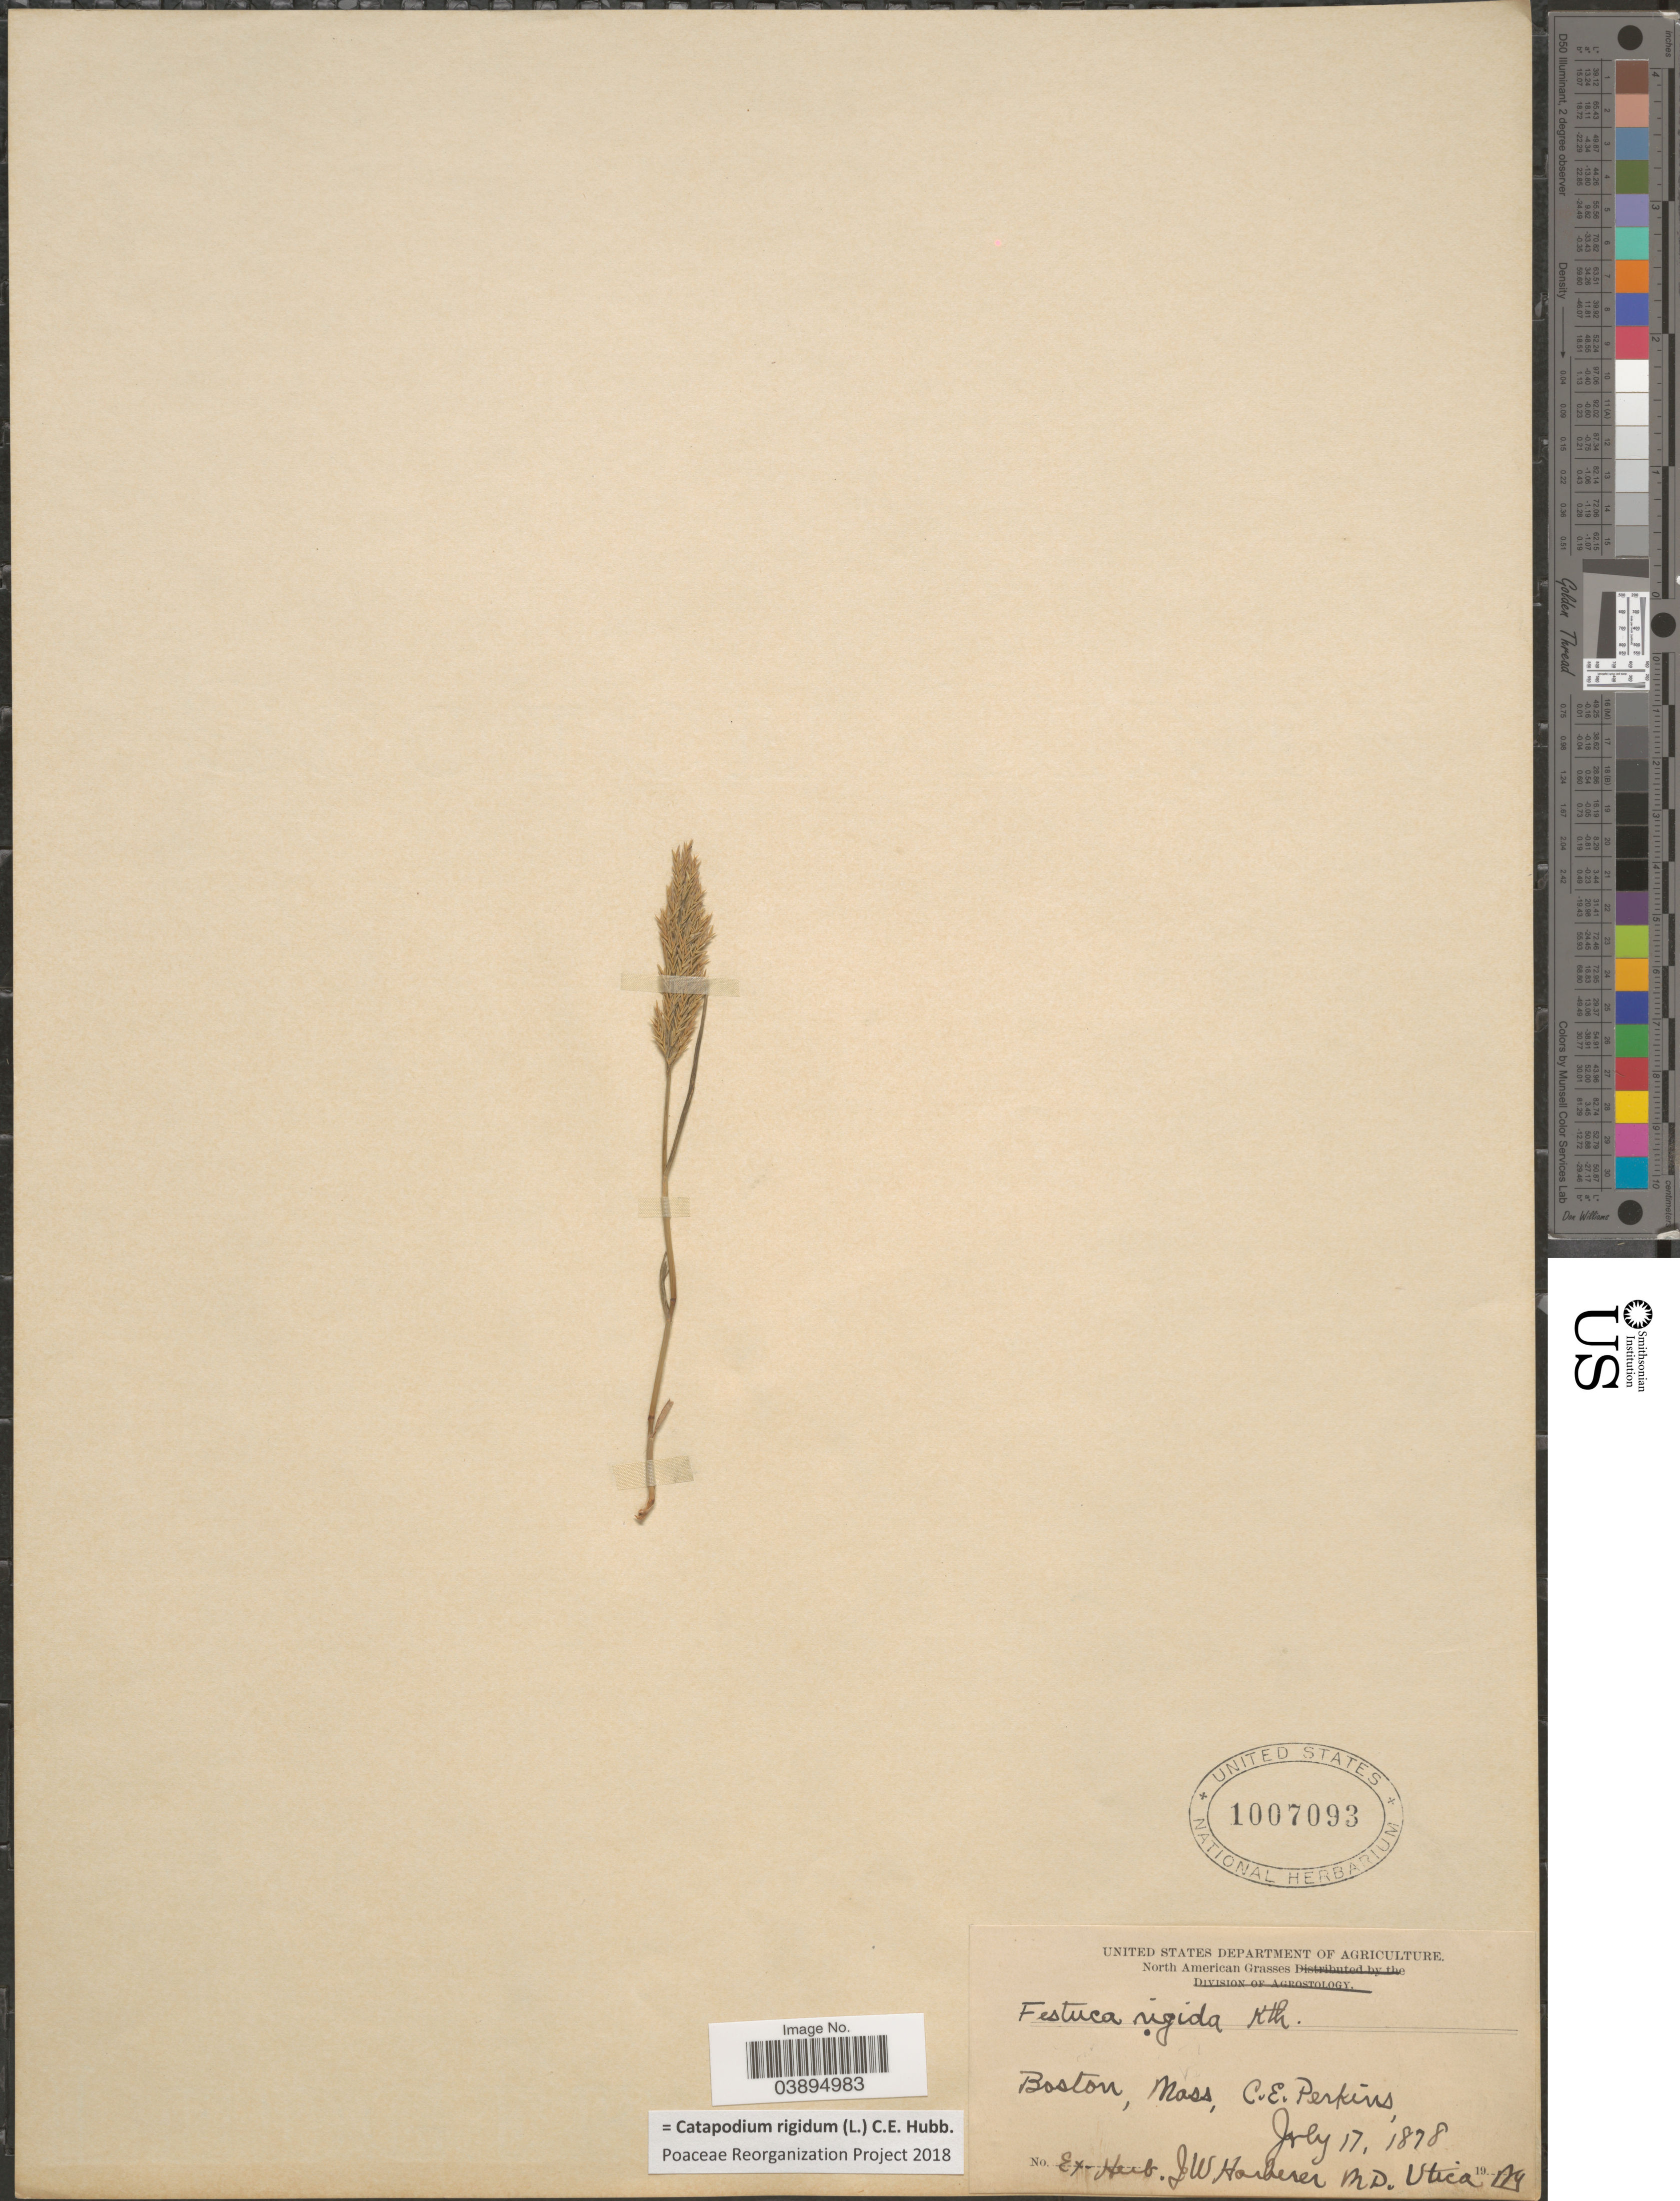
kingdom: Plantae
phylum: Tracheophyta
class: Liliopsida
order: Poales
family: Poaceae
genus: Catapodium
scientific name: Catapodium rigidum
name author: (L.) C.E. Hubb.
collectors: C. Perkins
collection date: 1878-07-17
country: United States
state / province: Massachusetts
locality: Boston.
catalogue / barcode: US 1007093